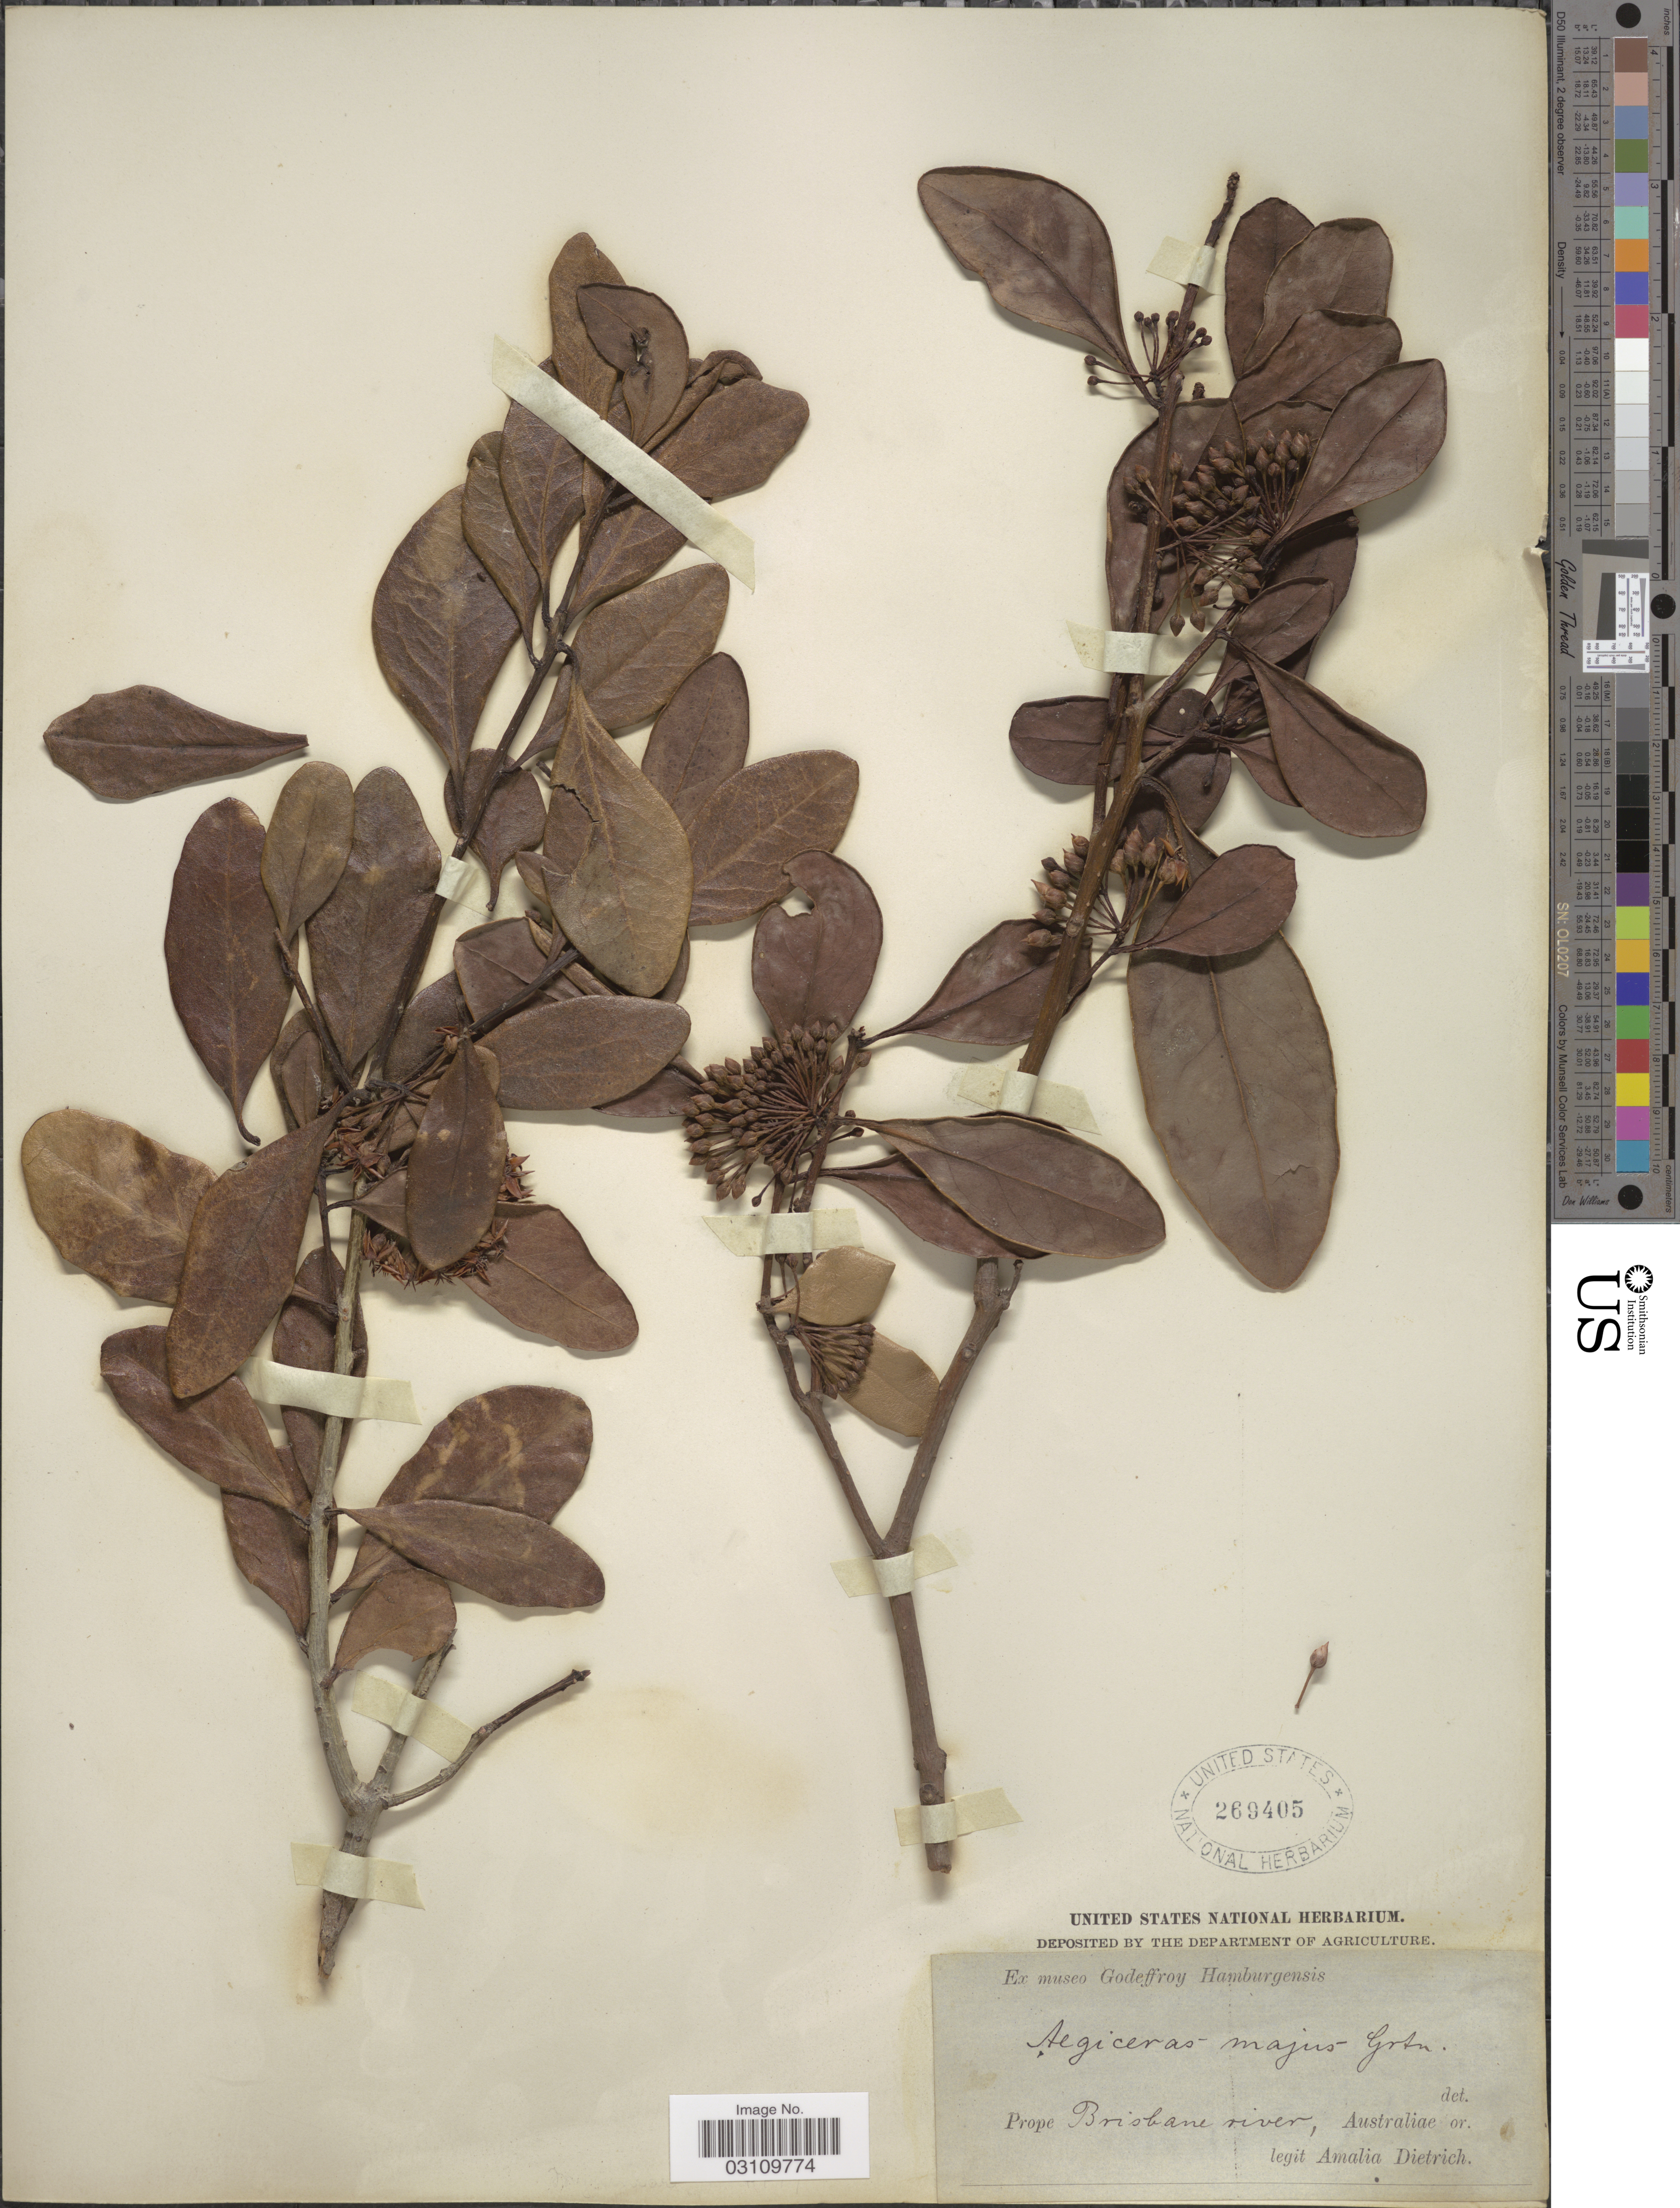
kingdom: Plantae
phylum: Tracheophyta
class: Magnoliopsida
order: Ericales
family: Primulaceae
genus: Aegiceras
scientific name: Aegiceras corniculatum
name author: (L.) Blanco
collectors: A. Dietrich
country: Australia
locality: Prope Brisbane river, Australiae or.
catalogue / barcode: US 269405